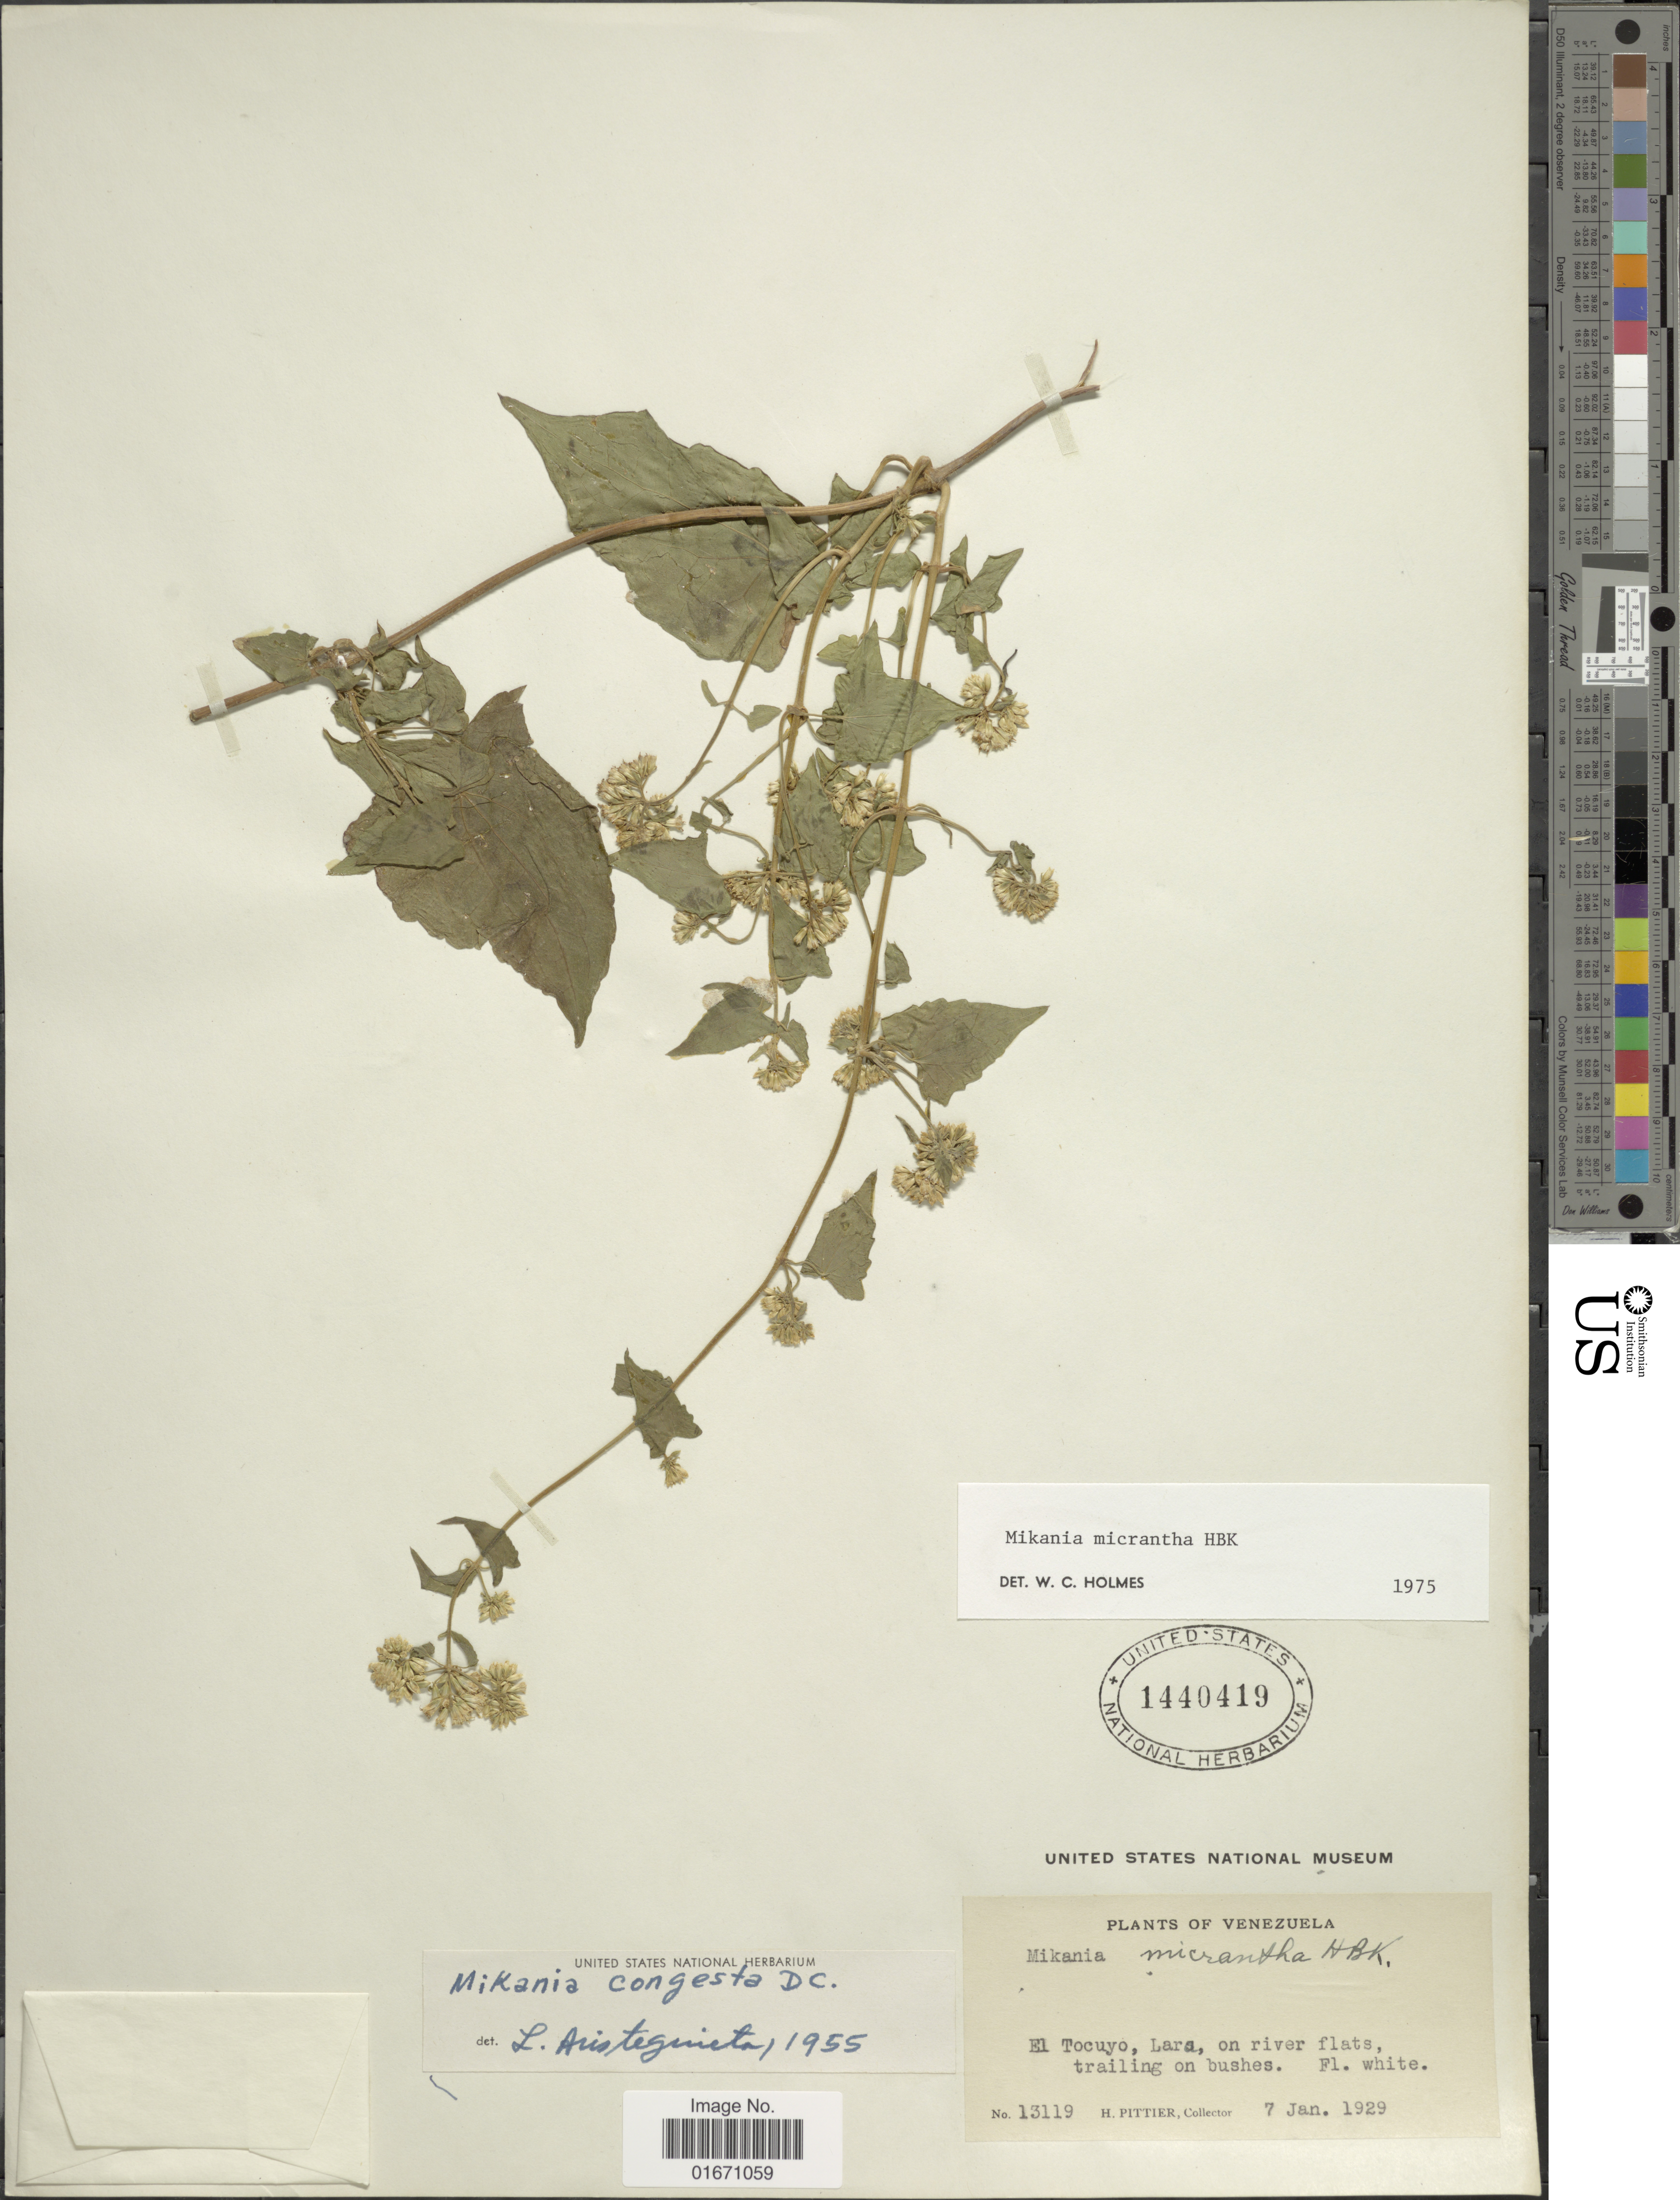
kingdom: Plantae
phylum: Tracheophyta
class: Magnoliopsida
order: Asterales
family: Asteraceae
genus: Mikania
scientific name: Mikania micrantha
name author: Kunth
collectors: H. F. Pittier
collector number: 13119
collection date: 1929-01-07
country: Venezuela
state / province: Lara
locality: El Tocuyo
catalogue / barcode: US 1440419